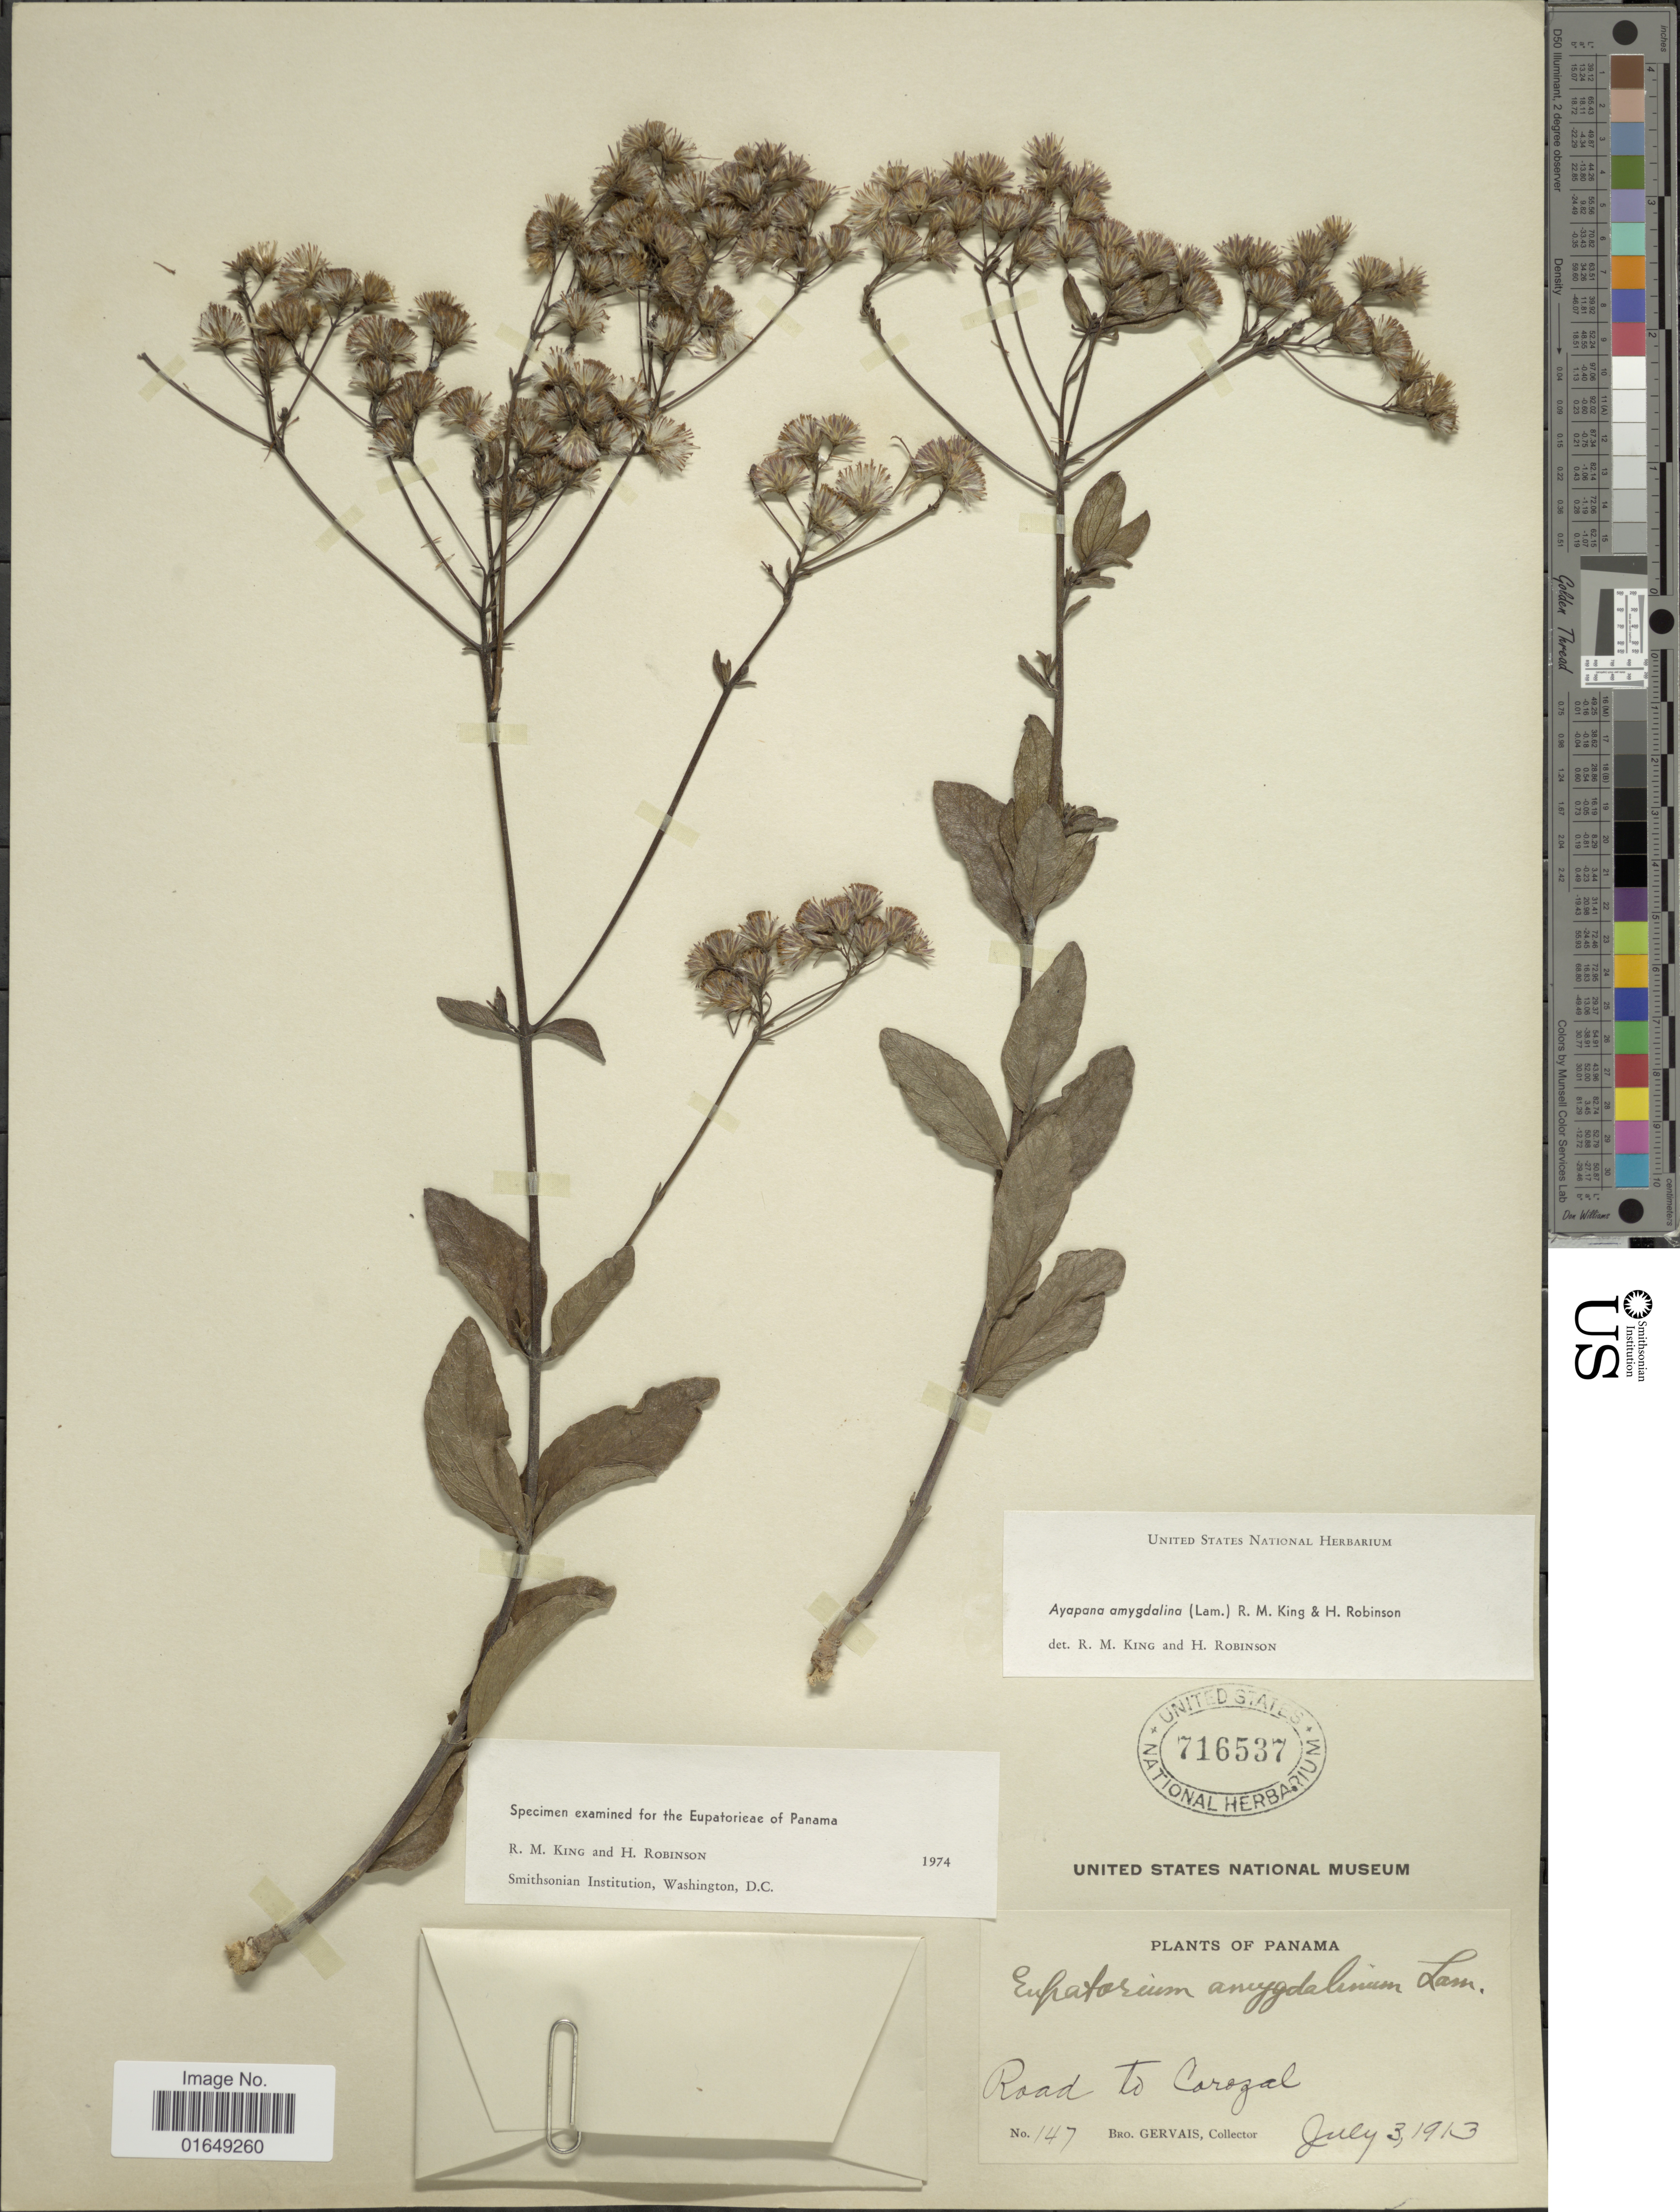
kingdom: Plantae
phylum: Tracheophyta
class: Magnoliopsida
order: Asterales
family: Asteraceae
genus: Ayapana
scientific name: Ayapana amygdalina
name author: (Lam.) R.M. King & H. Rob.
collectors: B. Gervais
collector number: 147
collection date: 1913-07-03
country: Panama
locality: Road to Carozal.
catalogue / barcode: US 716537